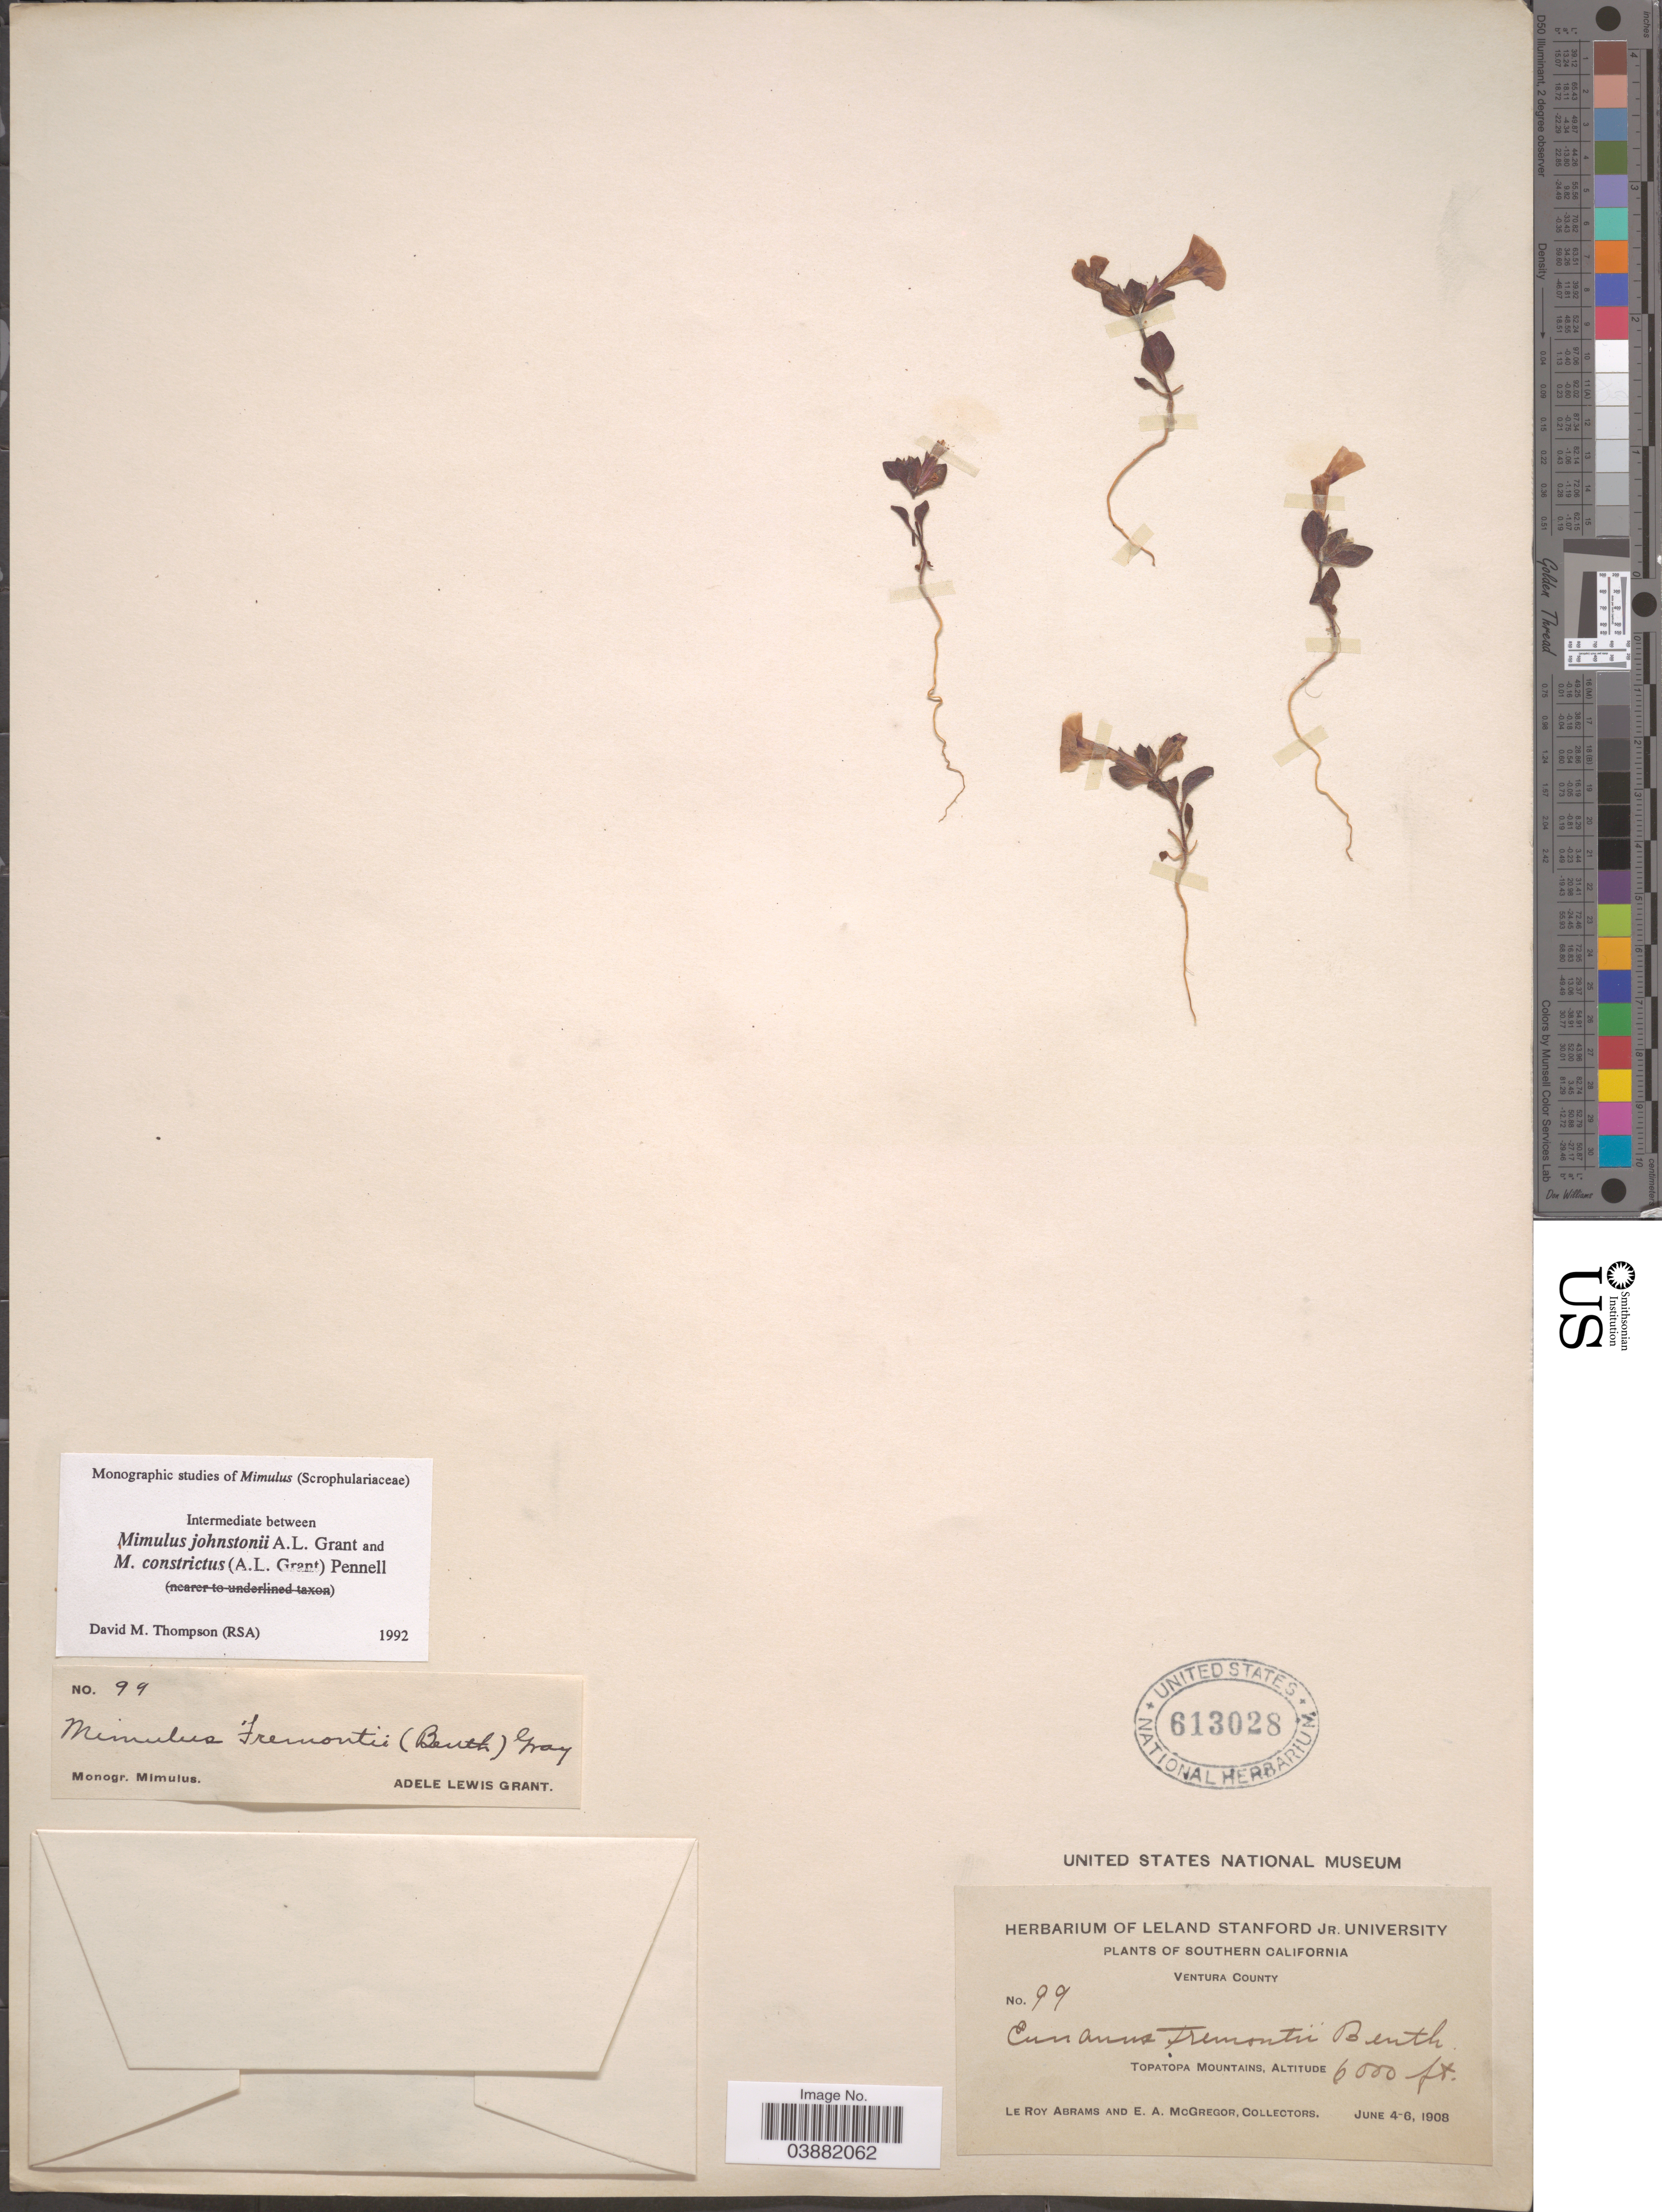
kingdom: Plantae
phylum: Tracheophyta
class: Magnoliopsida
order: Lamiales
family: Phrymaceae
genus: Mimulus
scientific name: Mimulus johnstonii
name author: A.L. Grant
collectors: L. Abrams & E. A. McGregor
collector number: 99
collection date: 1908-06-04/1908-06-06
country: United States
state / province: California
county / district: Ventura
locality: Southern California. Ventura County. Topatopa Mountains.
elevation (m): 1829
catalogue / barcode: US 613028